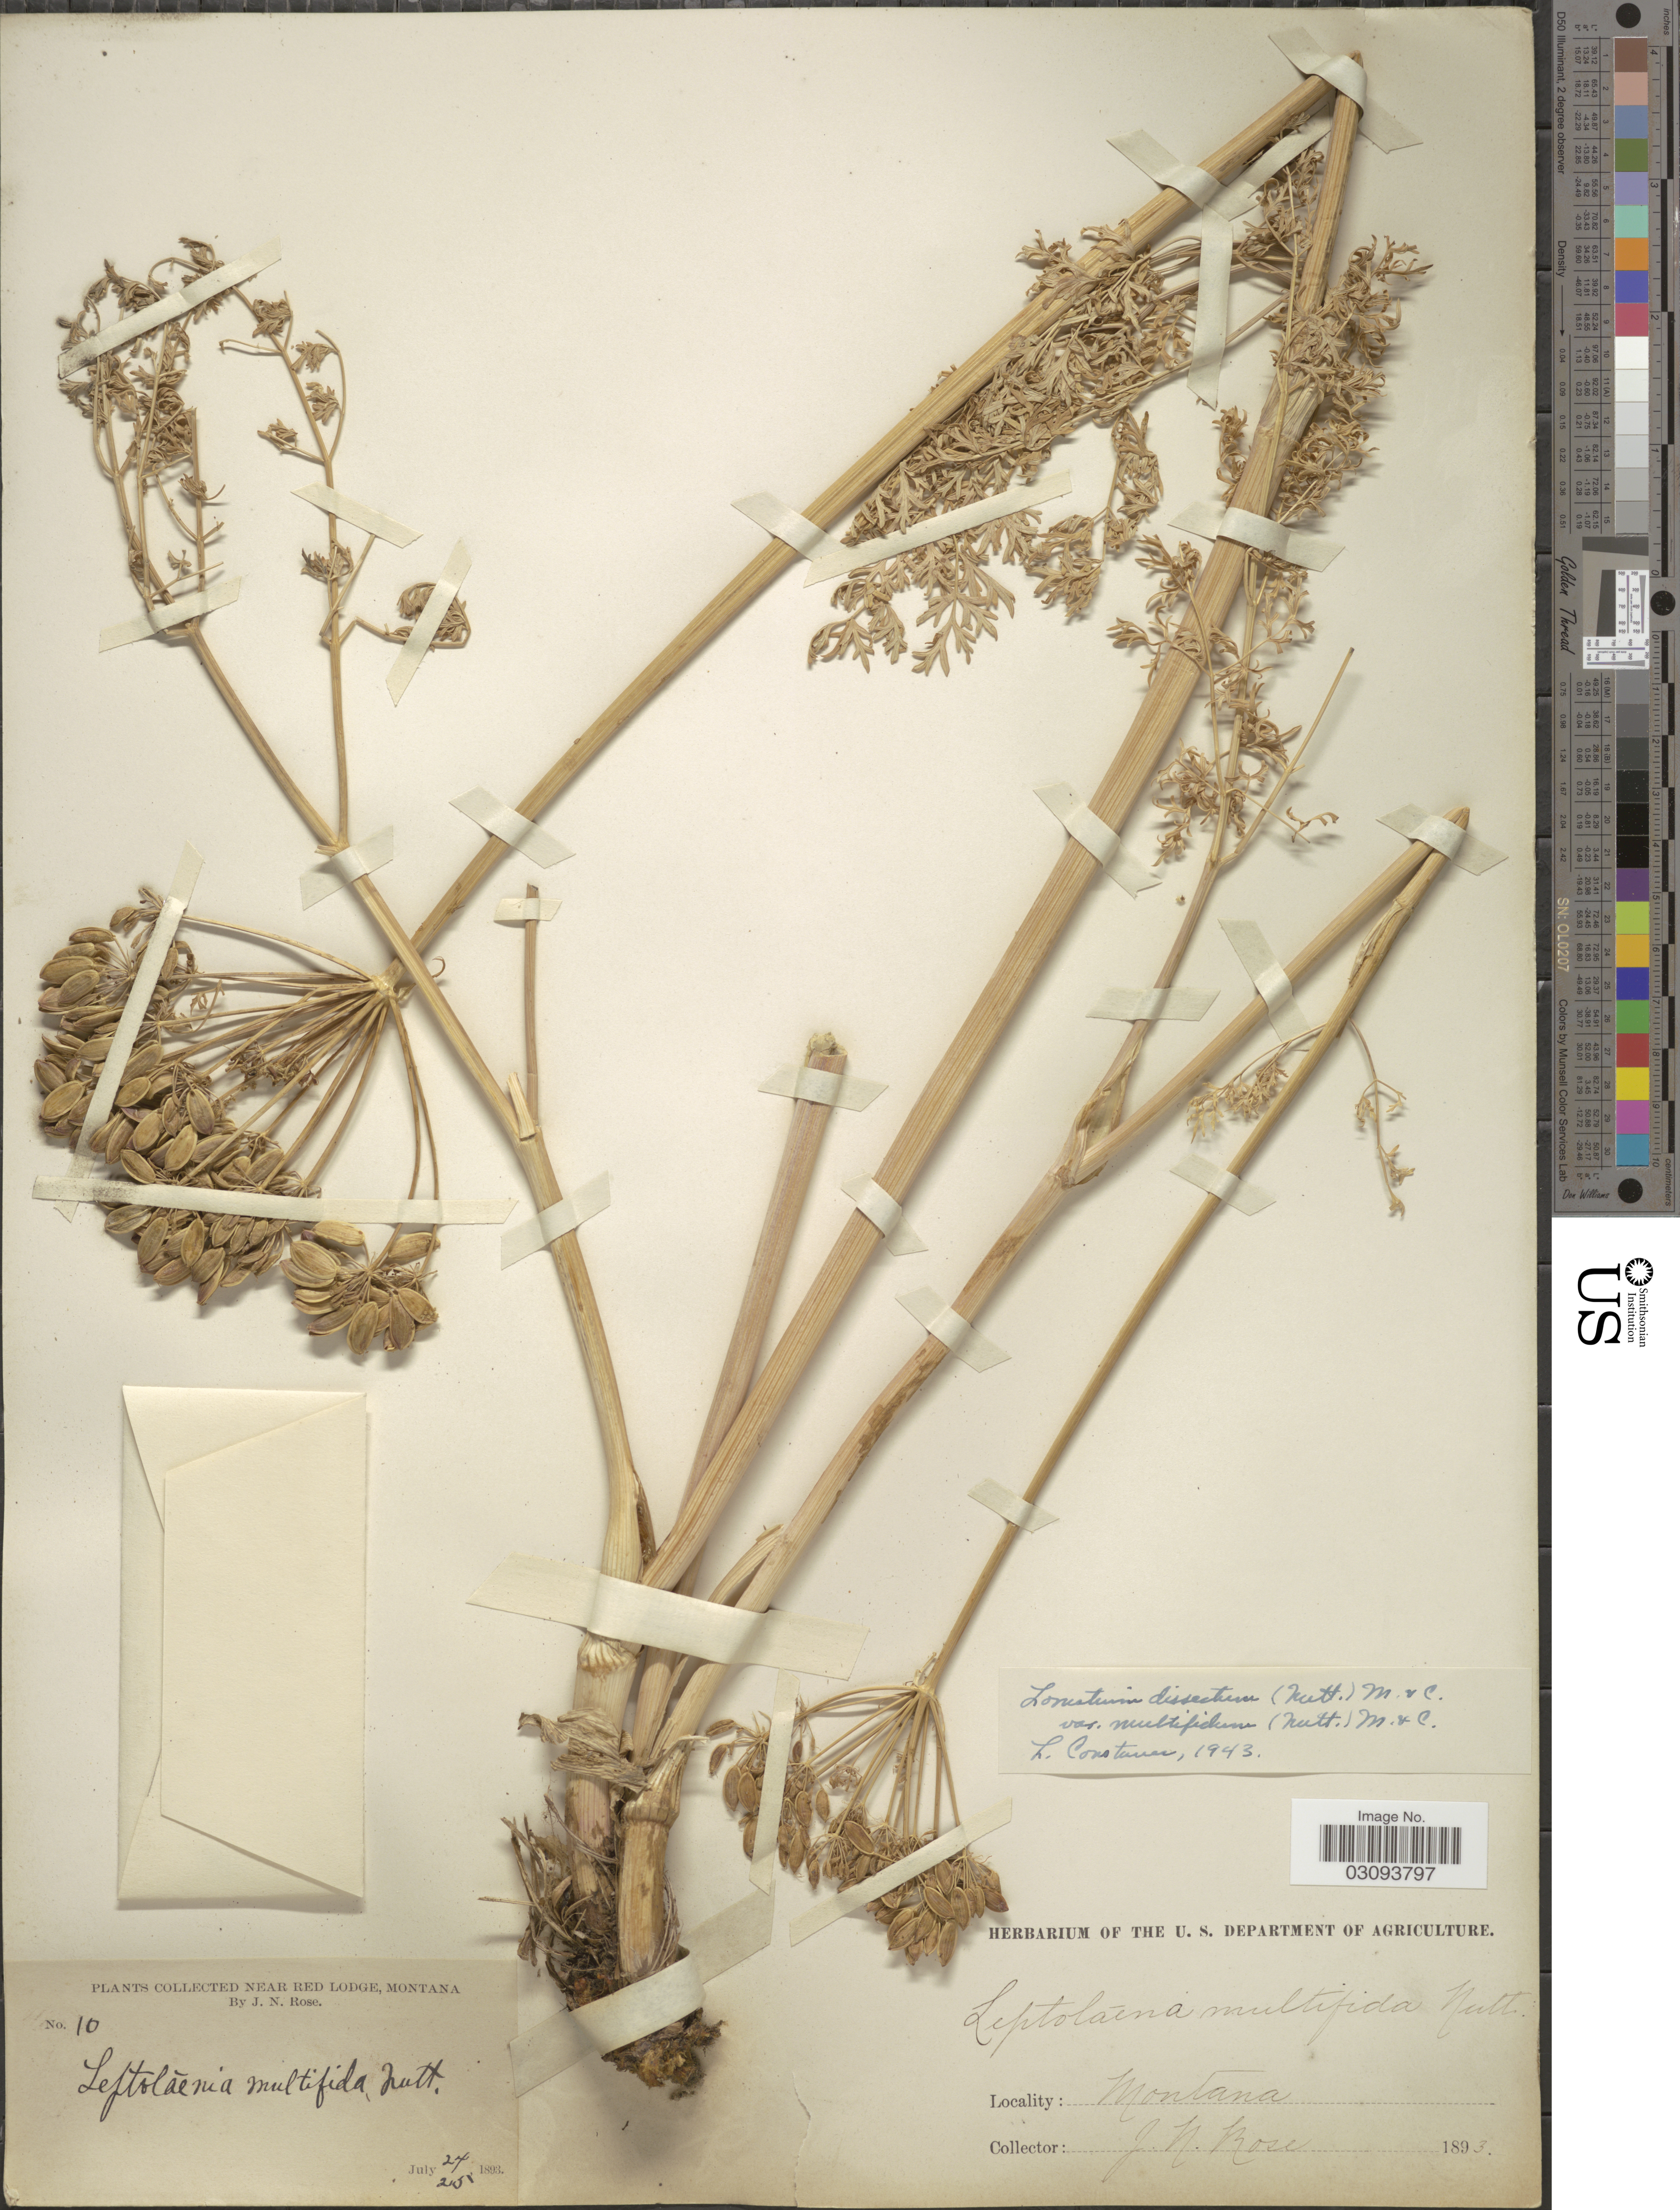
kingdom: Plantae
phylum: Tracheophyta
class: Magnoliopsida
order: Apiales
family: Apiaceae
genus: Lomatium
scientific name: Lomatium dissectum var. multifidum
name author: (Nutt.) Mathias & Constance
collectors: J. N. Rose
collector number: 10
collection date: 1893-07-24/1893-07-25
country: United States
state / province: Montana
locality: Near Red Lodge.